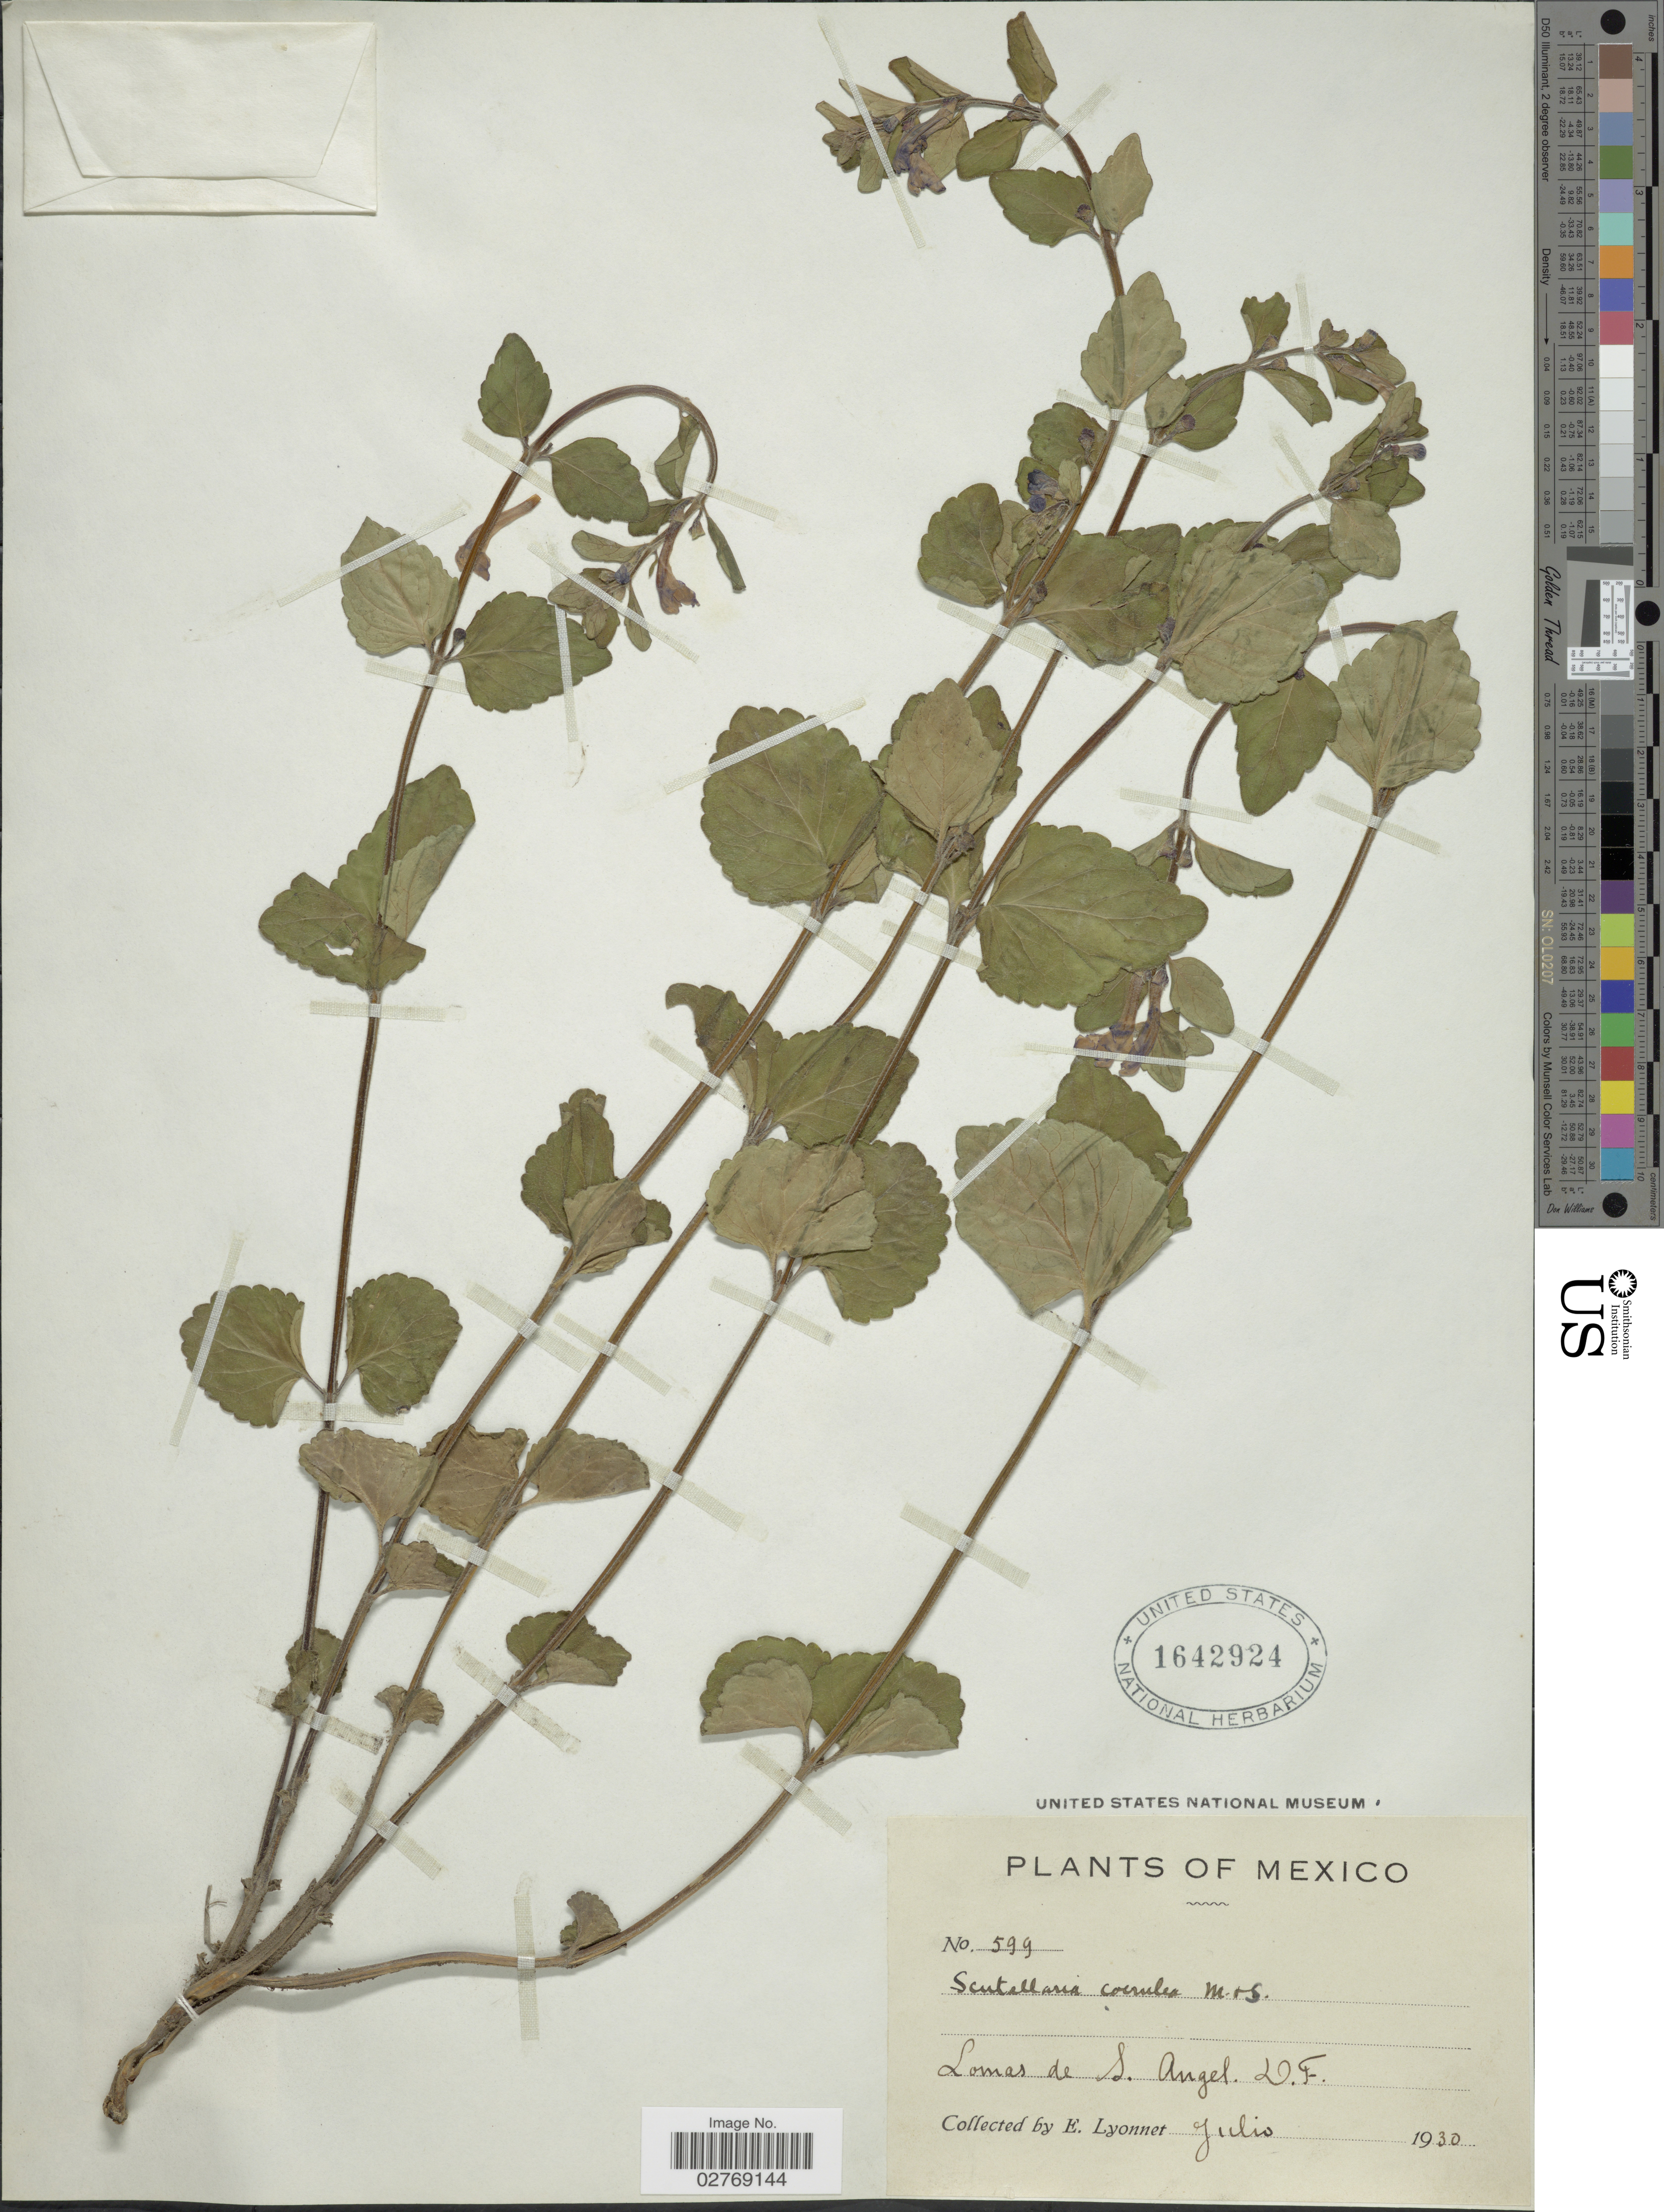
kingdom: Plantae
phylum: Tracheophyta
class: Magnoliopsida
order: Lamiales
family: Lamiaceae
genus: Scutellaria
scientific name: Scutellaria dumetorum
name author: Schltdl.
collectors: E. Lyonnet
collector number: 599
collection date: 1930-07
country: Mexico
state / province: Distrito Federal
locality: Lomas de S. Angel.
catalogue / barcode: US 1642924